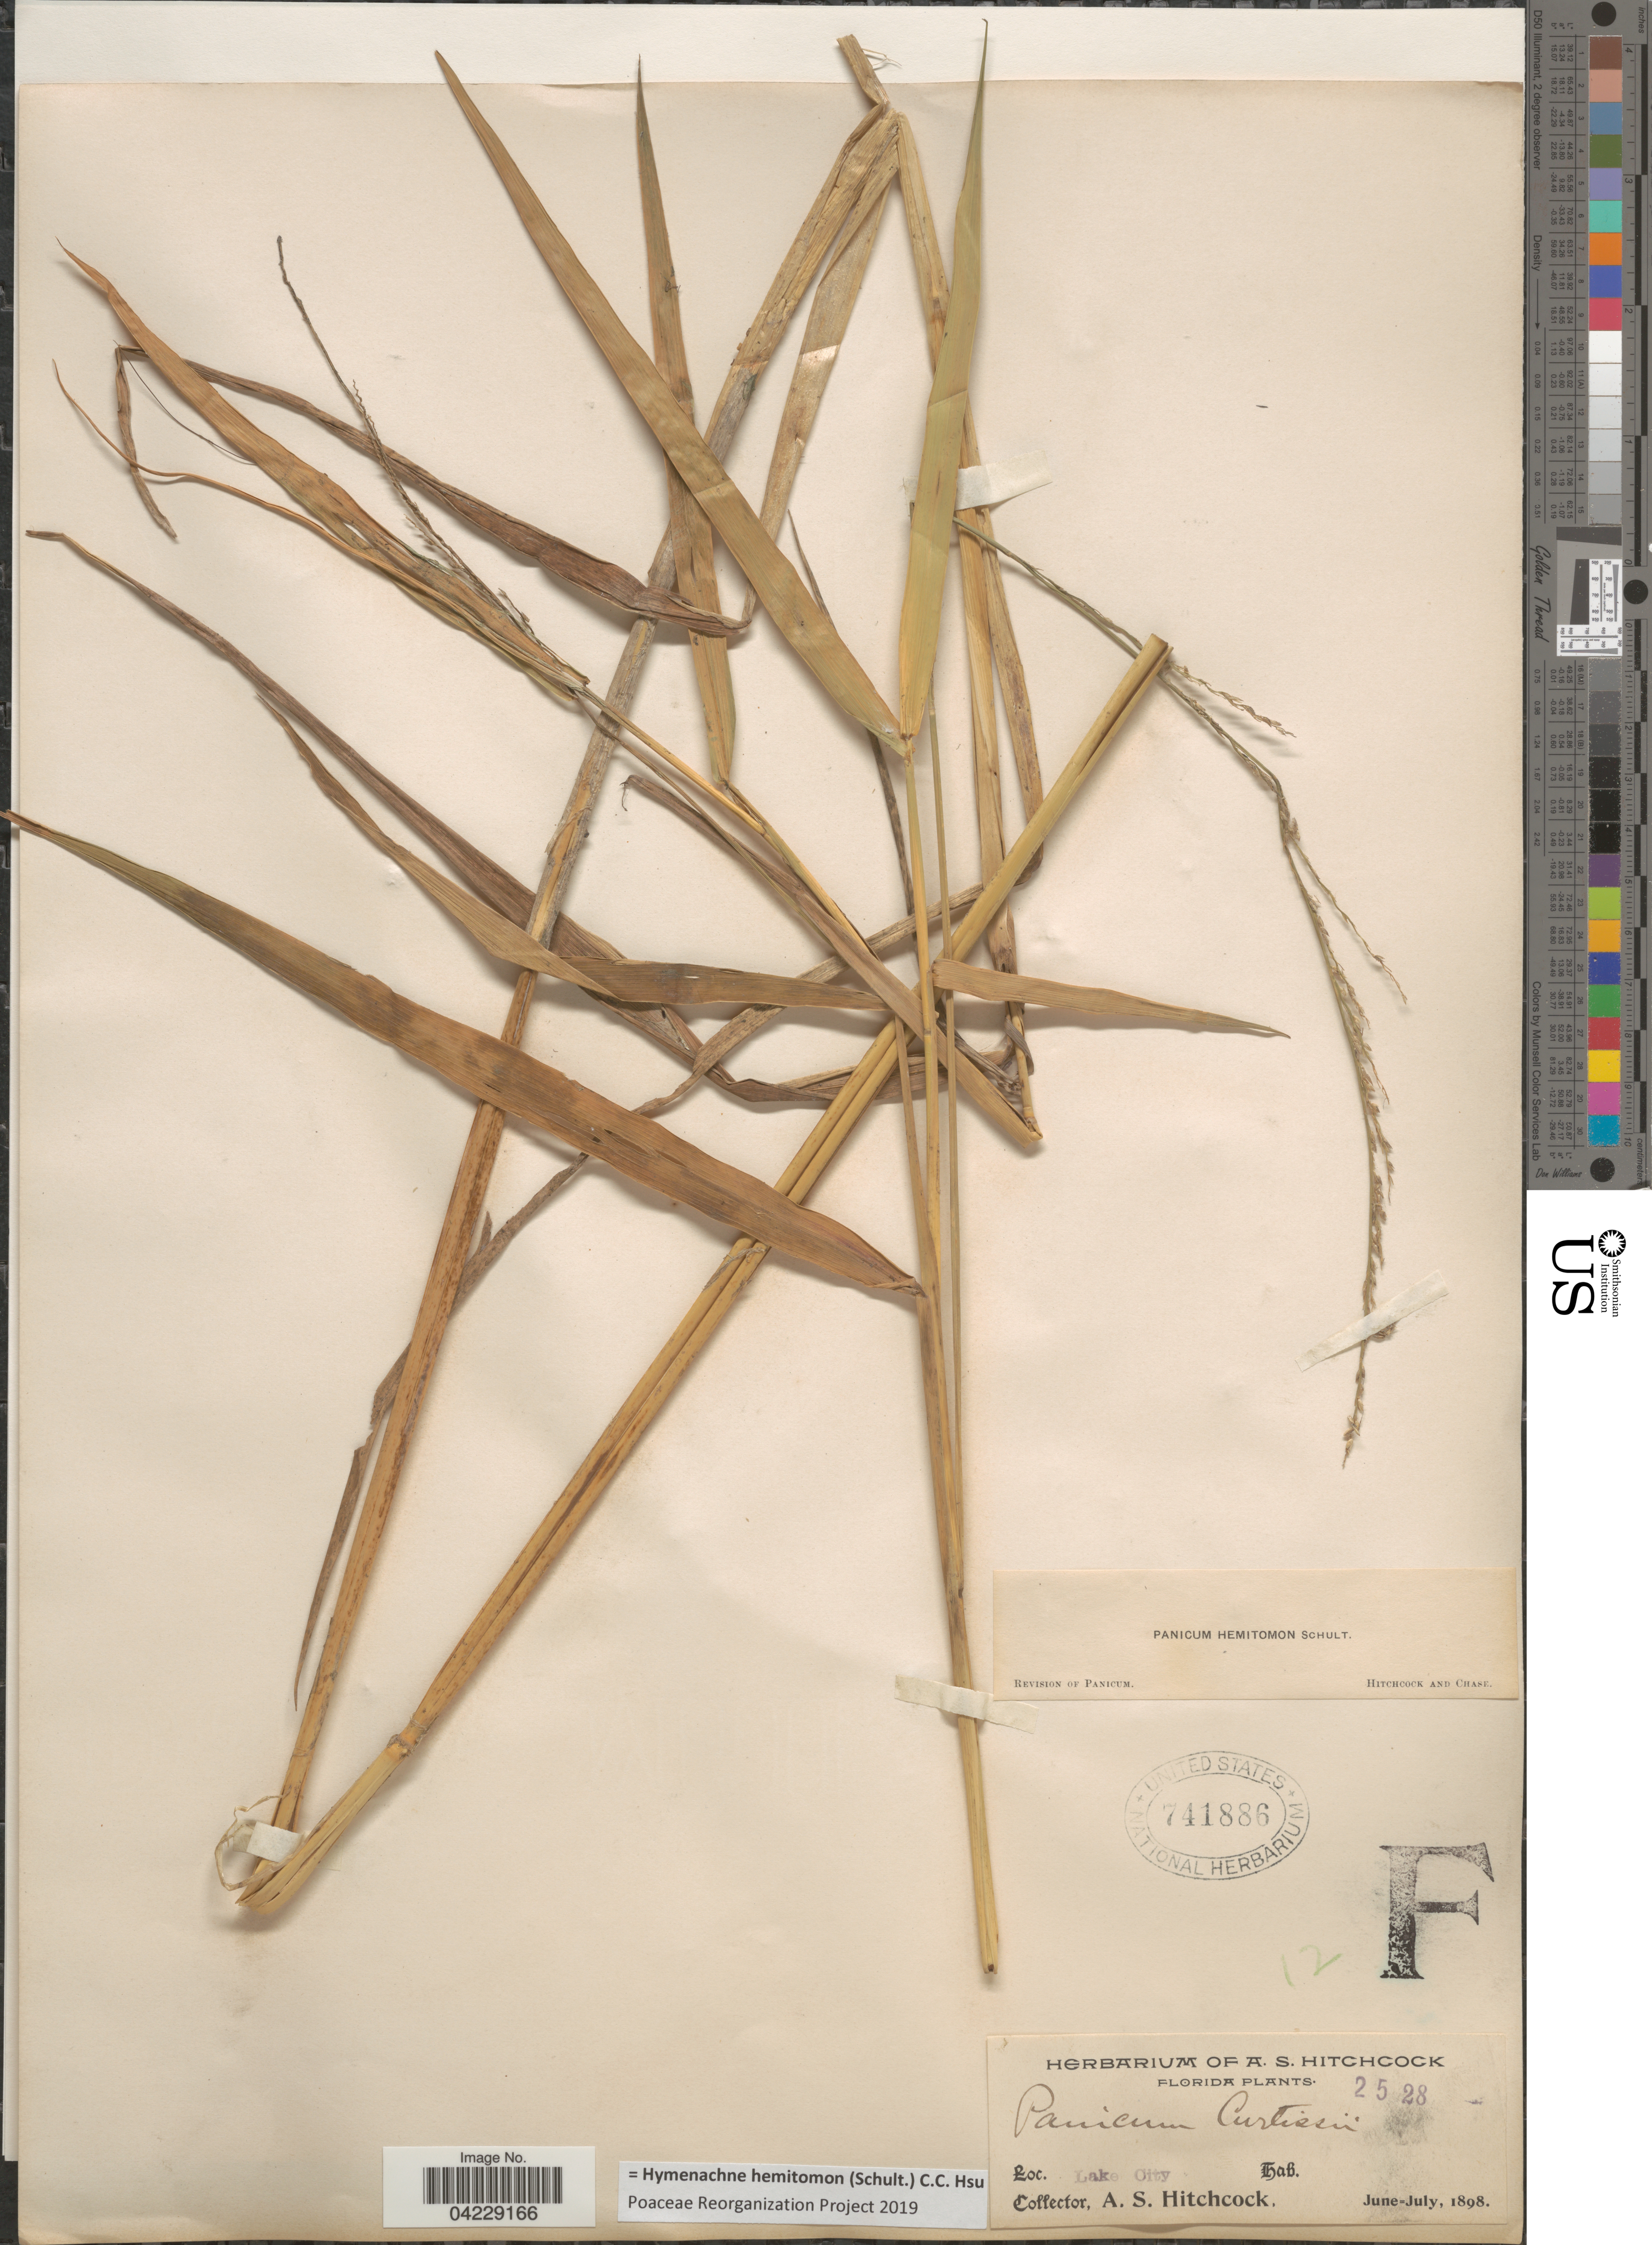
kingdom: Plantae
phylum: Tracheophyta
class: Liliopsida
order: Poales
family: Poaceae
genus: Hymenachne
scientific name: Hymenachne hemitomon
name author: (Schult.) C. C. Hsu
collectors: A. S. Hitchcock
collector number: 2528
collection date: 1898-06/1898-07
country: United States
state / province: Florida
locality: Lake City.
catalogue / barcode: US 741886